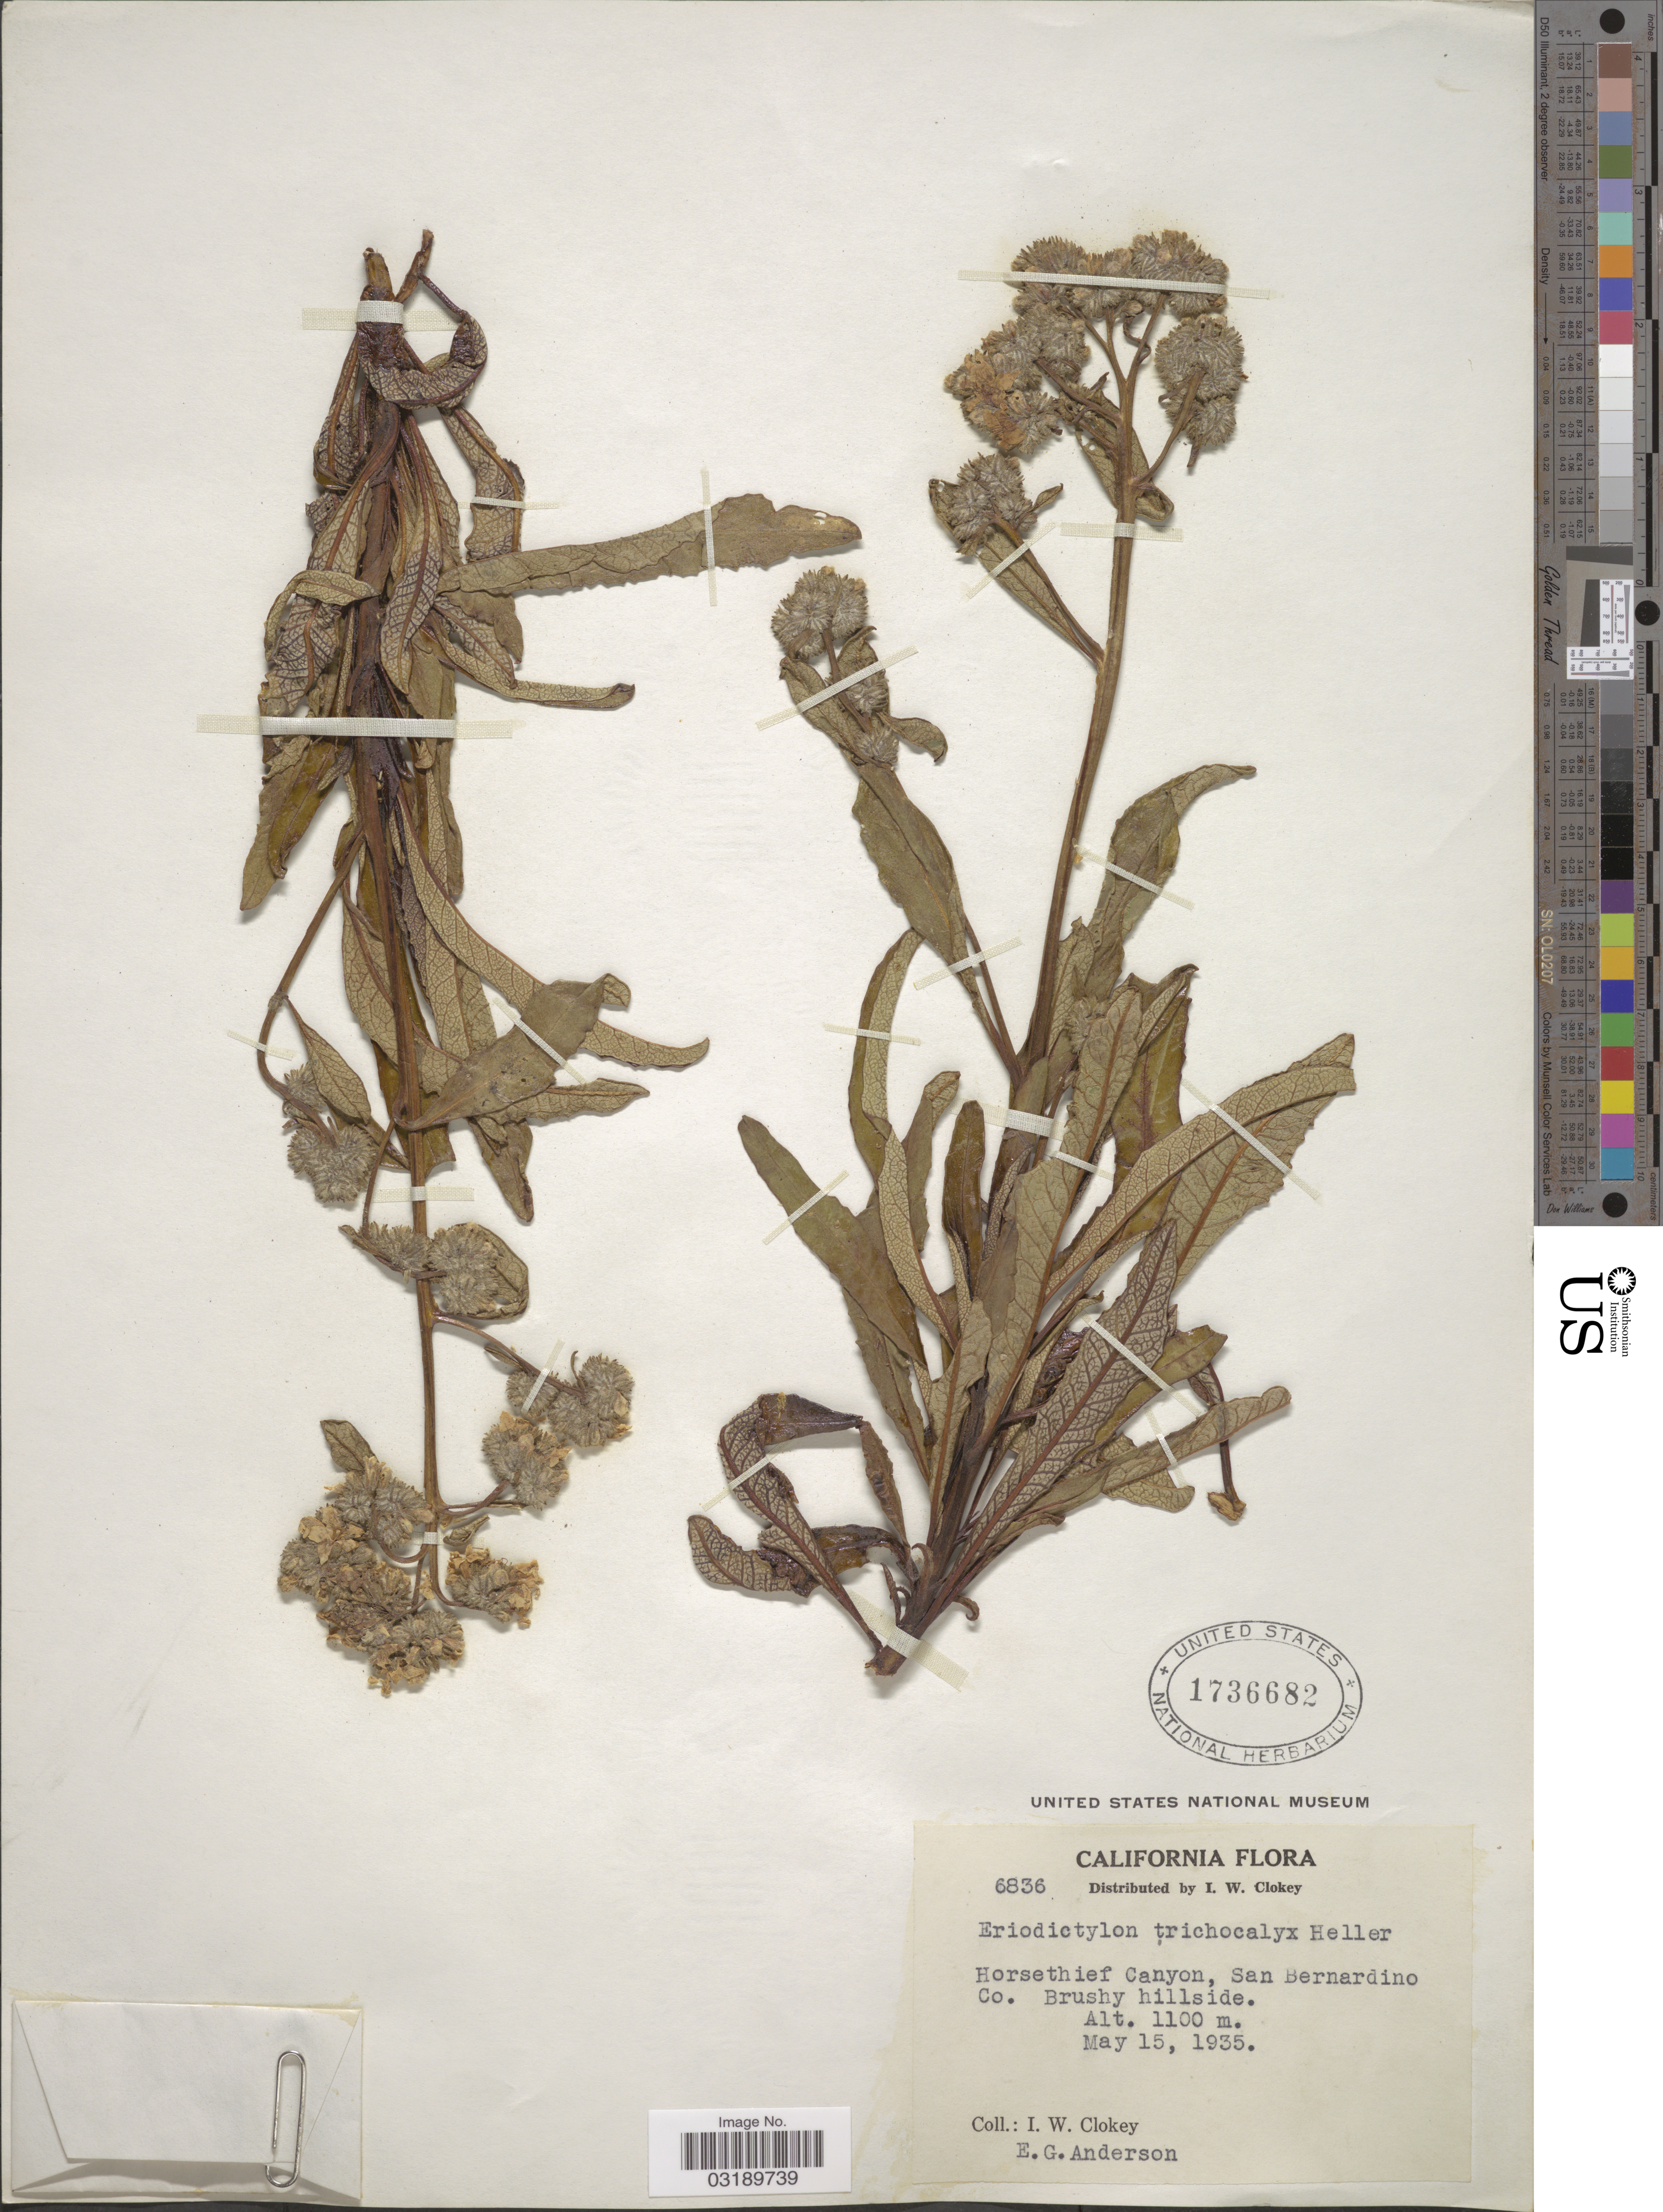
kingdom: Plantae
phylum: Tracheophyta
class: Magnoliopsida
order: Boraginales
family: Namaceae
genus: Eriodictyon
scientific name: Eriodictyon trichocalyx var. trichocalyx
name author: A. Heller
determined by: Rogers, Z. S.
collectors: I. W. Clokey & E. G. Anderson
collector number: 6836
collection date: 1935-05-15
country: United States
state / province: California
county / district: San Bernardino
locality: Horsethief Canyon, San Bernardino Co.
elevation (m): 1100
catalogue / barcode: US 1736682